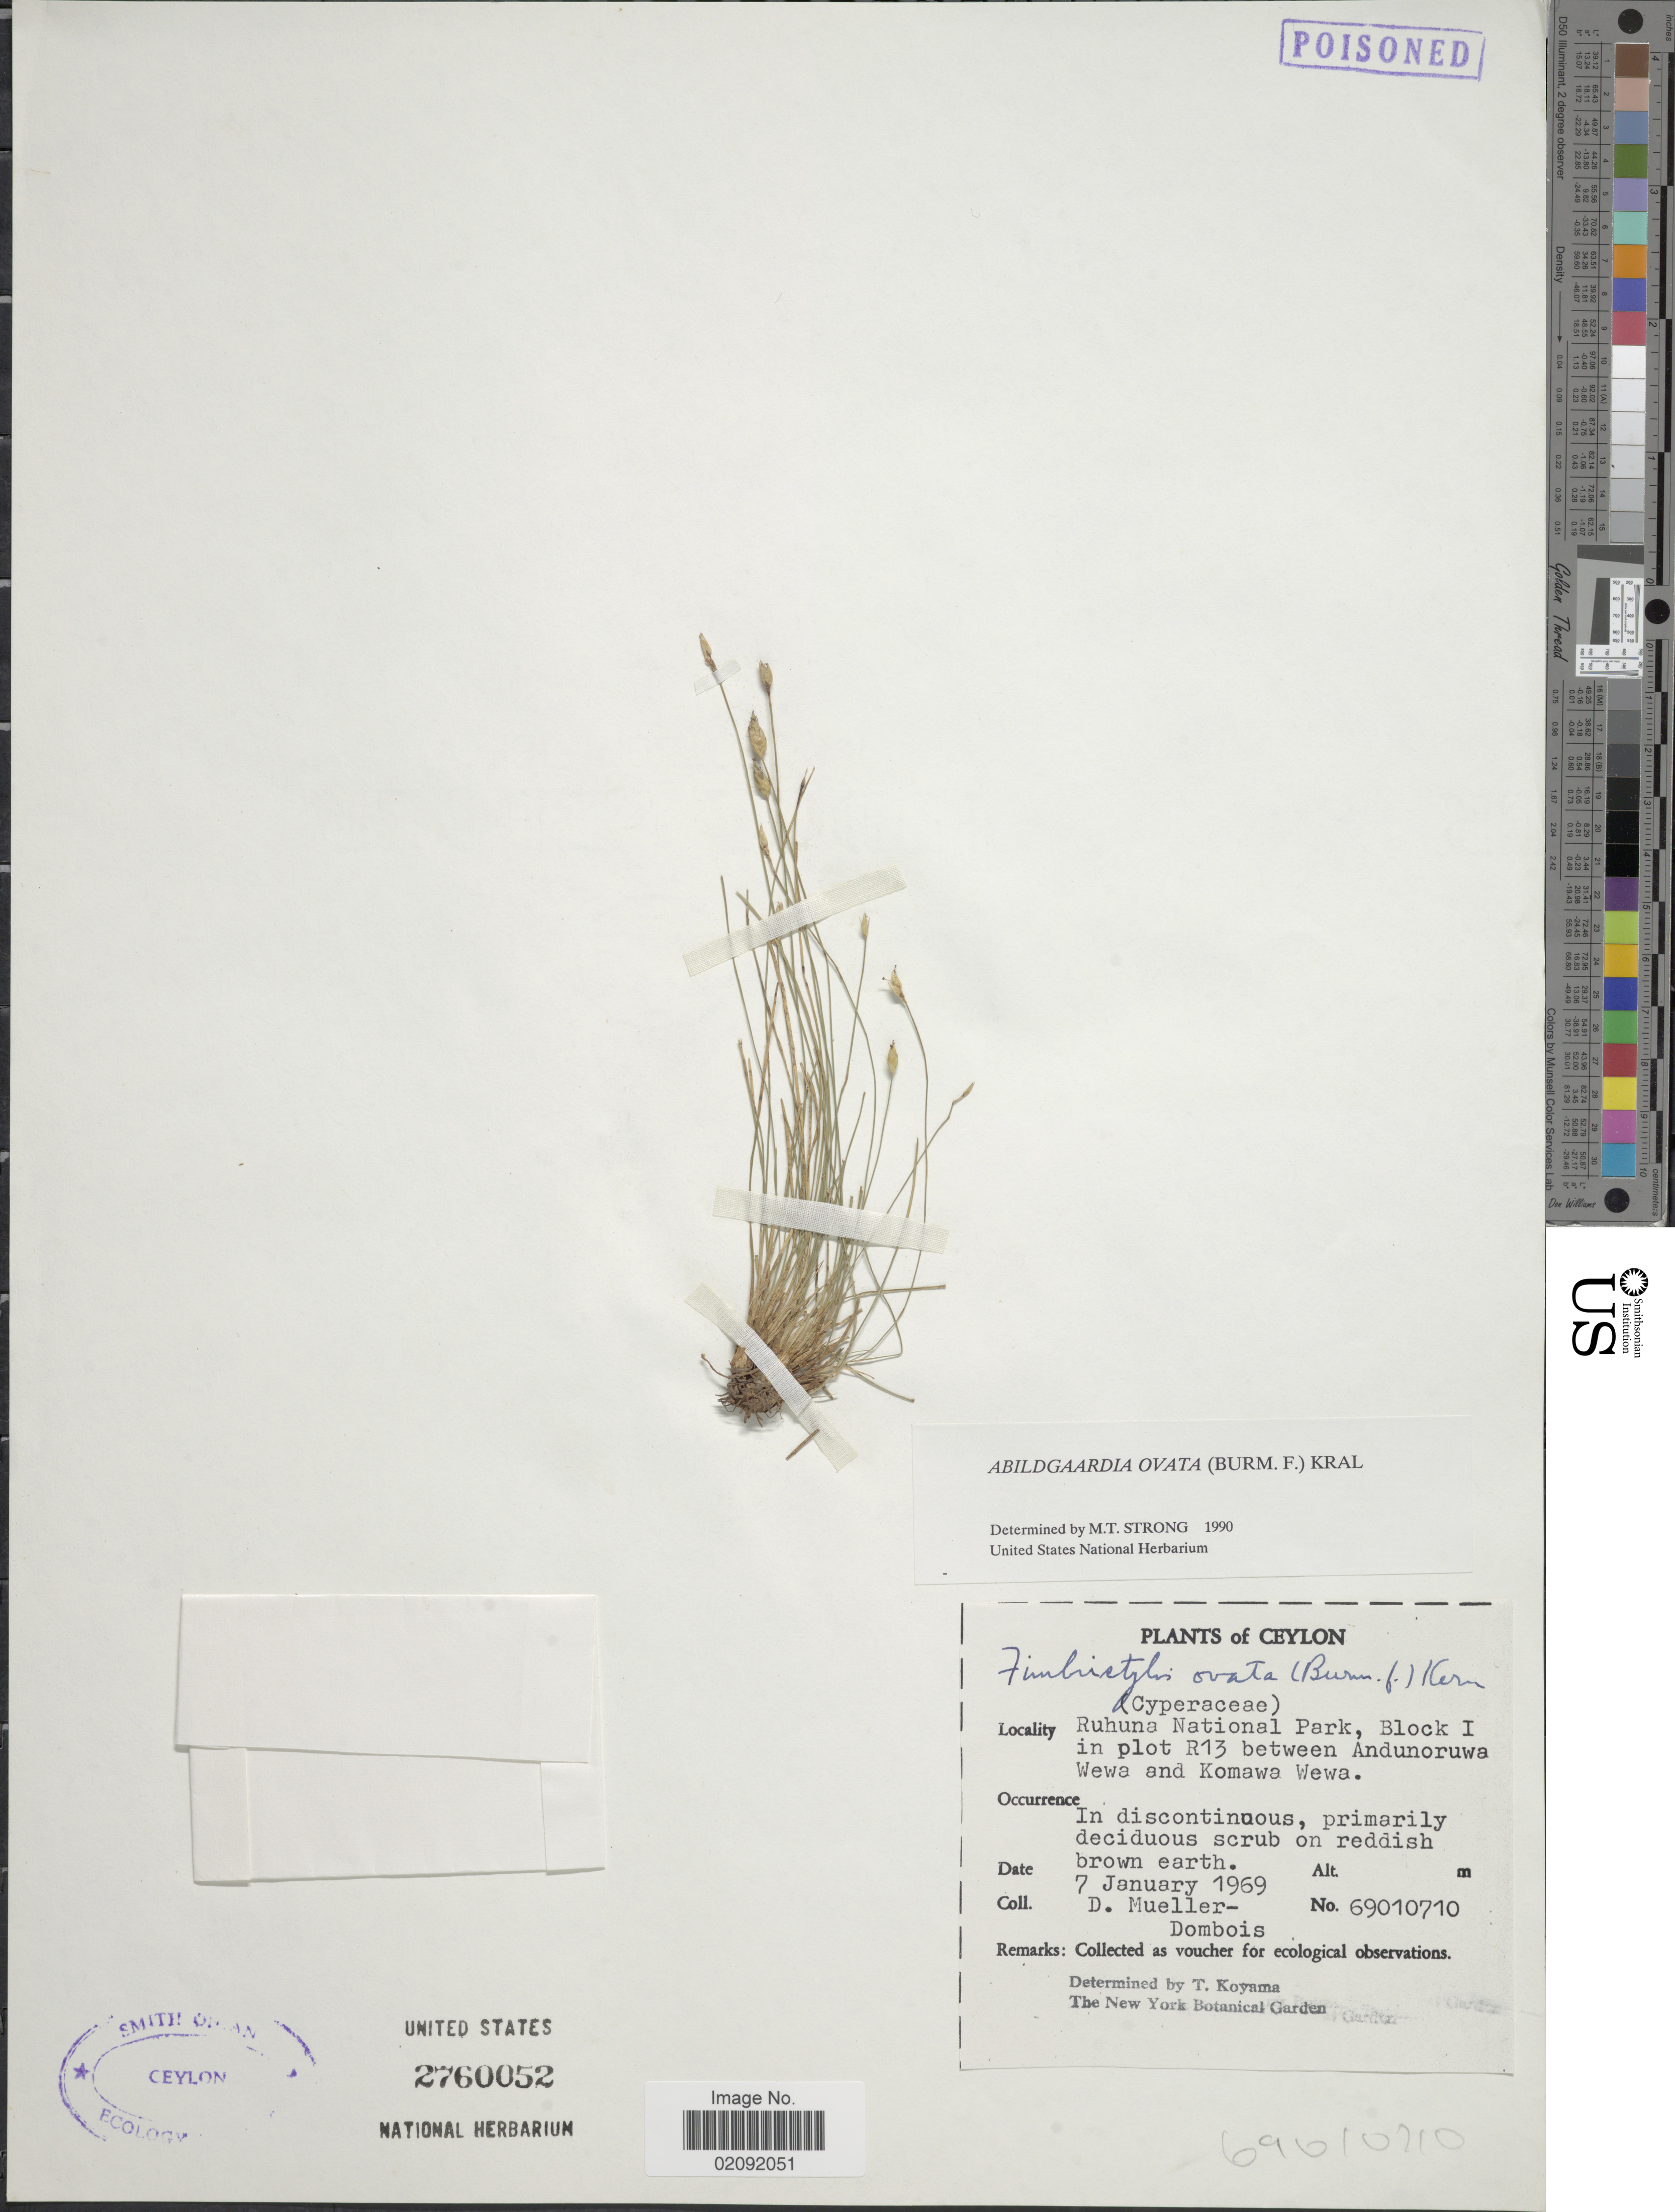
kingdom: Plantae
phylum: Tracheophyta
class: Liliopsida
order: Poales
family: Cyperaceae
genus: Abildgaardia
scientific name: Abildgaardia ovata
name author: (Burm. f.) Kral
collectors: D. Mueller-Dombois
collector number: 69010710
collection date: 1969-01-07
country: Sri Lanka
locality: Ceylon, Ruhuna National Park, Block I in plot R13 between Andunoruwa Wewa.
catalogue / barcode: US 2760052